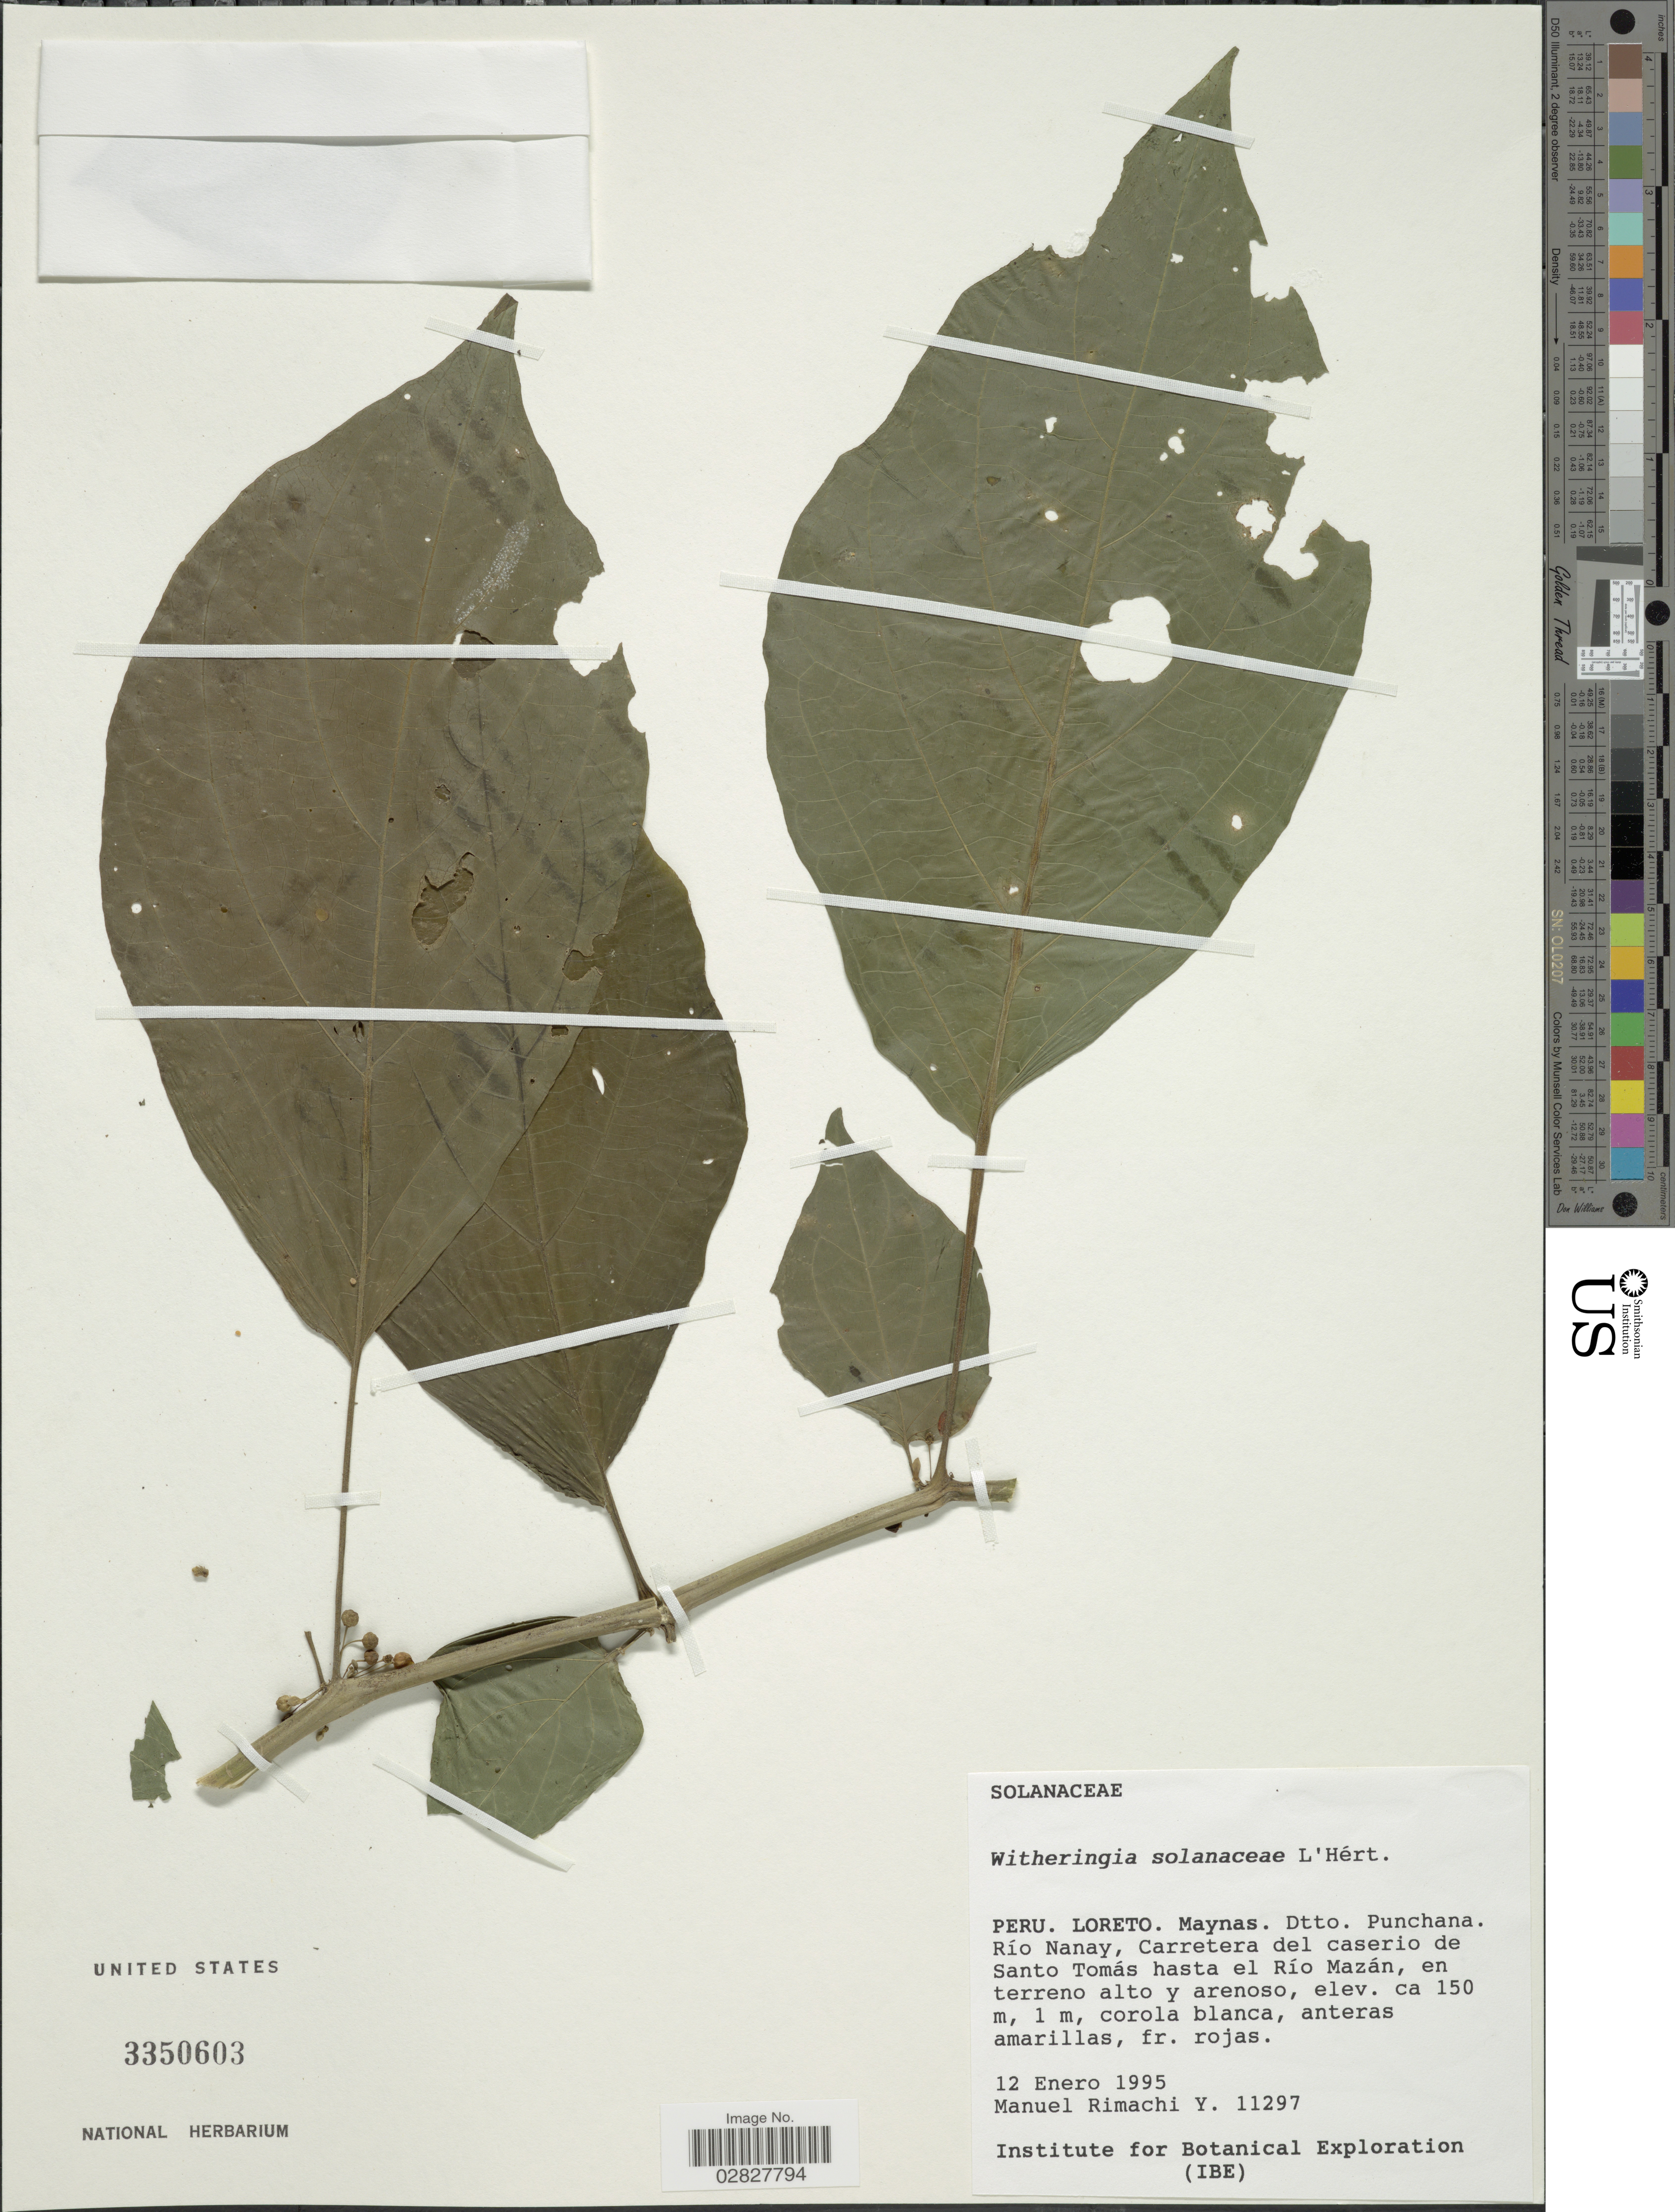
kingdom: Plantae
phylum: Tracheophyta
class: Magnoliopsida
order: Solanales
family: Solanaceae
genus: Witheringia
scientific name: Witheringia solanacea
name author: L'Hér.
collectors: M. Rimachi Y.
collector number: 11297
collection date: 1995-01-12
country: Peru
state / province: Loreto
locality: Loreto, Maynas, Dtto. Punchana, Río Nanay, Carretera del caserio de Santo Tomás hasta el Río Mazán, en terreno alto y arenoso.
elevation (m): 150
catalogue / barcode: US 3350603